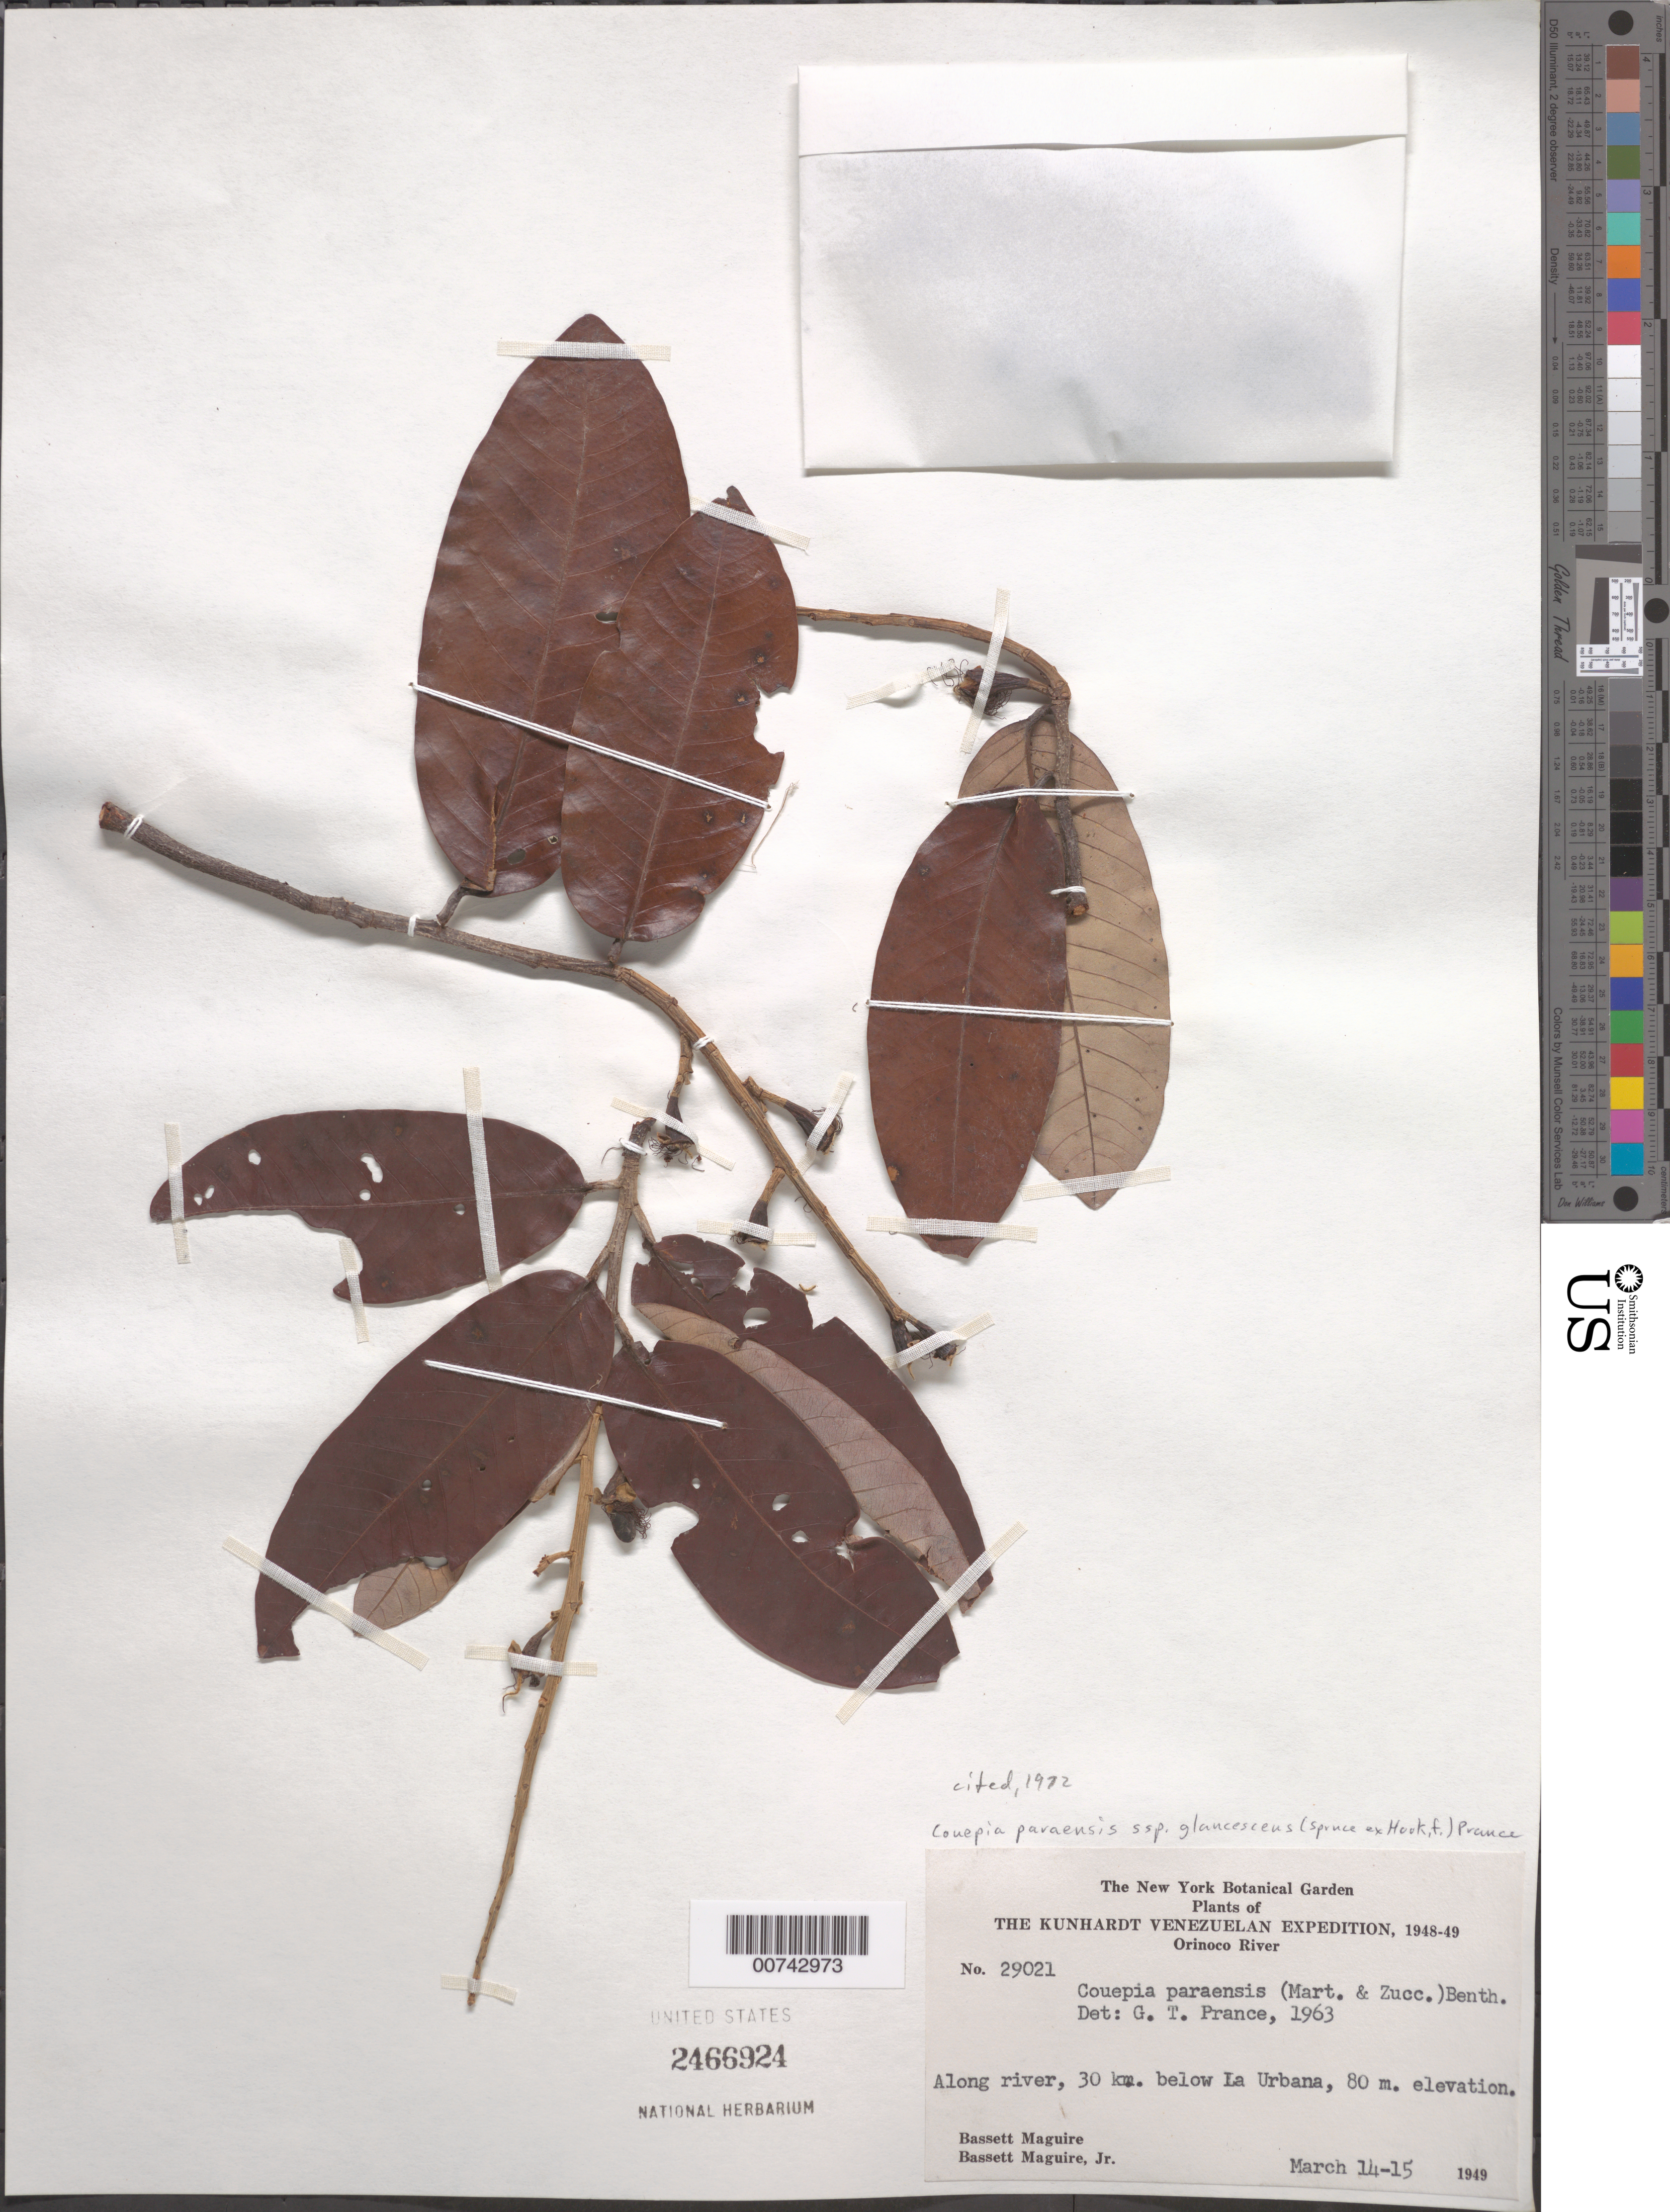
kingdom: Plantae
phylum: Tracheophyta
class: Magnoliopsida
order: Malpighiales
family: Chrysobalanaceae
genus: Couepia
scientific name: Couepia paraensis subsp. glaucescens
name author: (Spruce ex Hook. f.) Prance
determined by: Prance, G. T.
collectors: B. Maguire & B. Maguire Jr.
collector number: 29021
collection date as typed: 14-Mar-49 to 15-Mar-49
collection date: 1949-03-14/1949-03-15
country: Venezuela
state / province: Amazonas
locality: Río Orinoco, 30 km below La Urbana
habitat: Along river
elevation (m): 80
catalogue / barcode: US 2466924